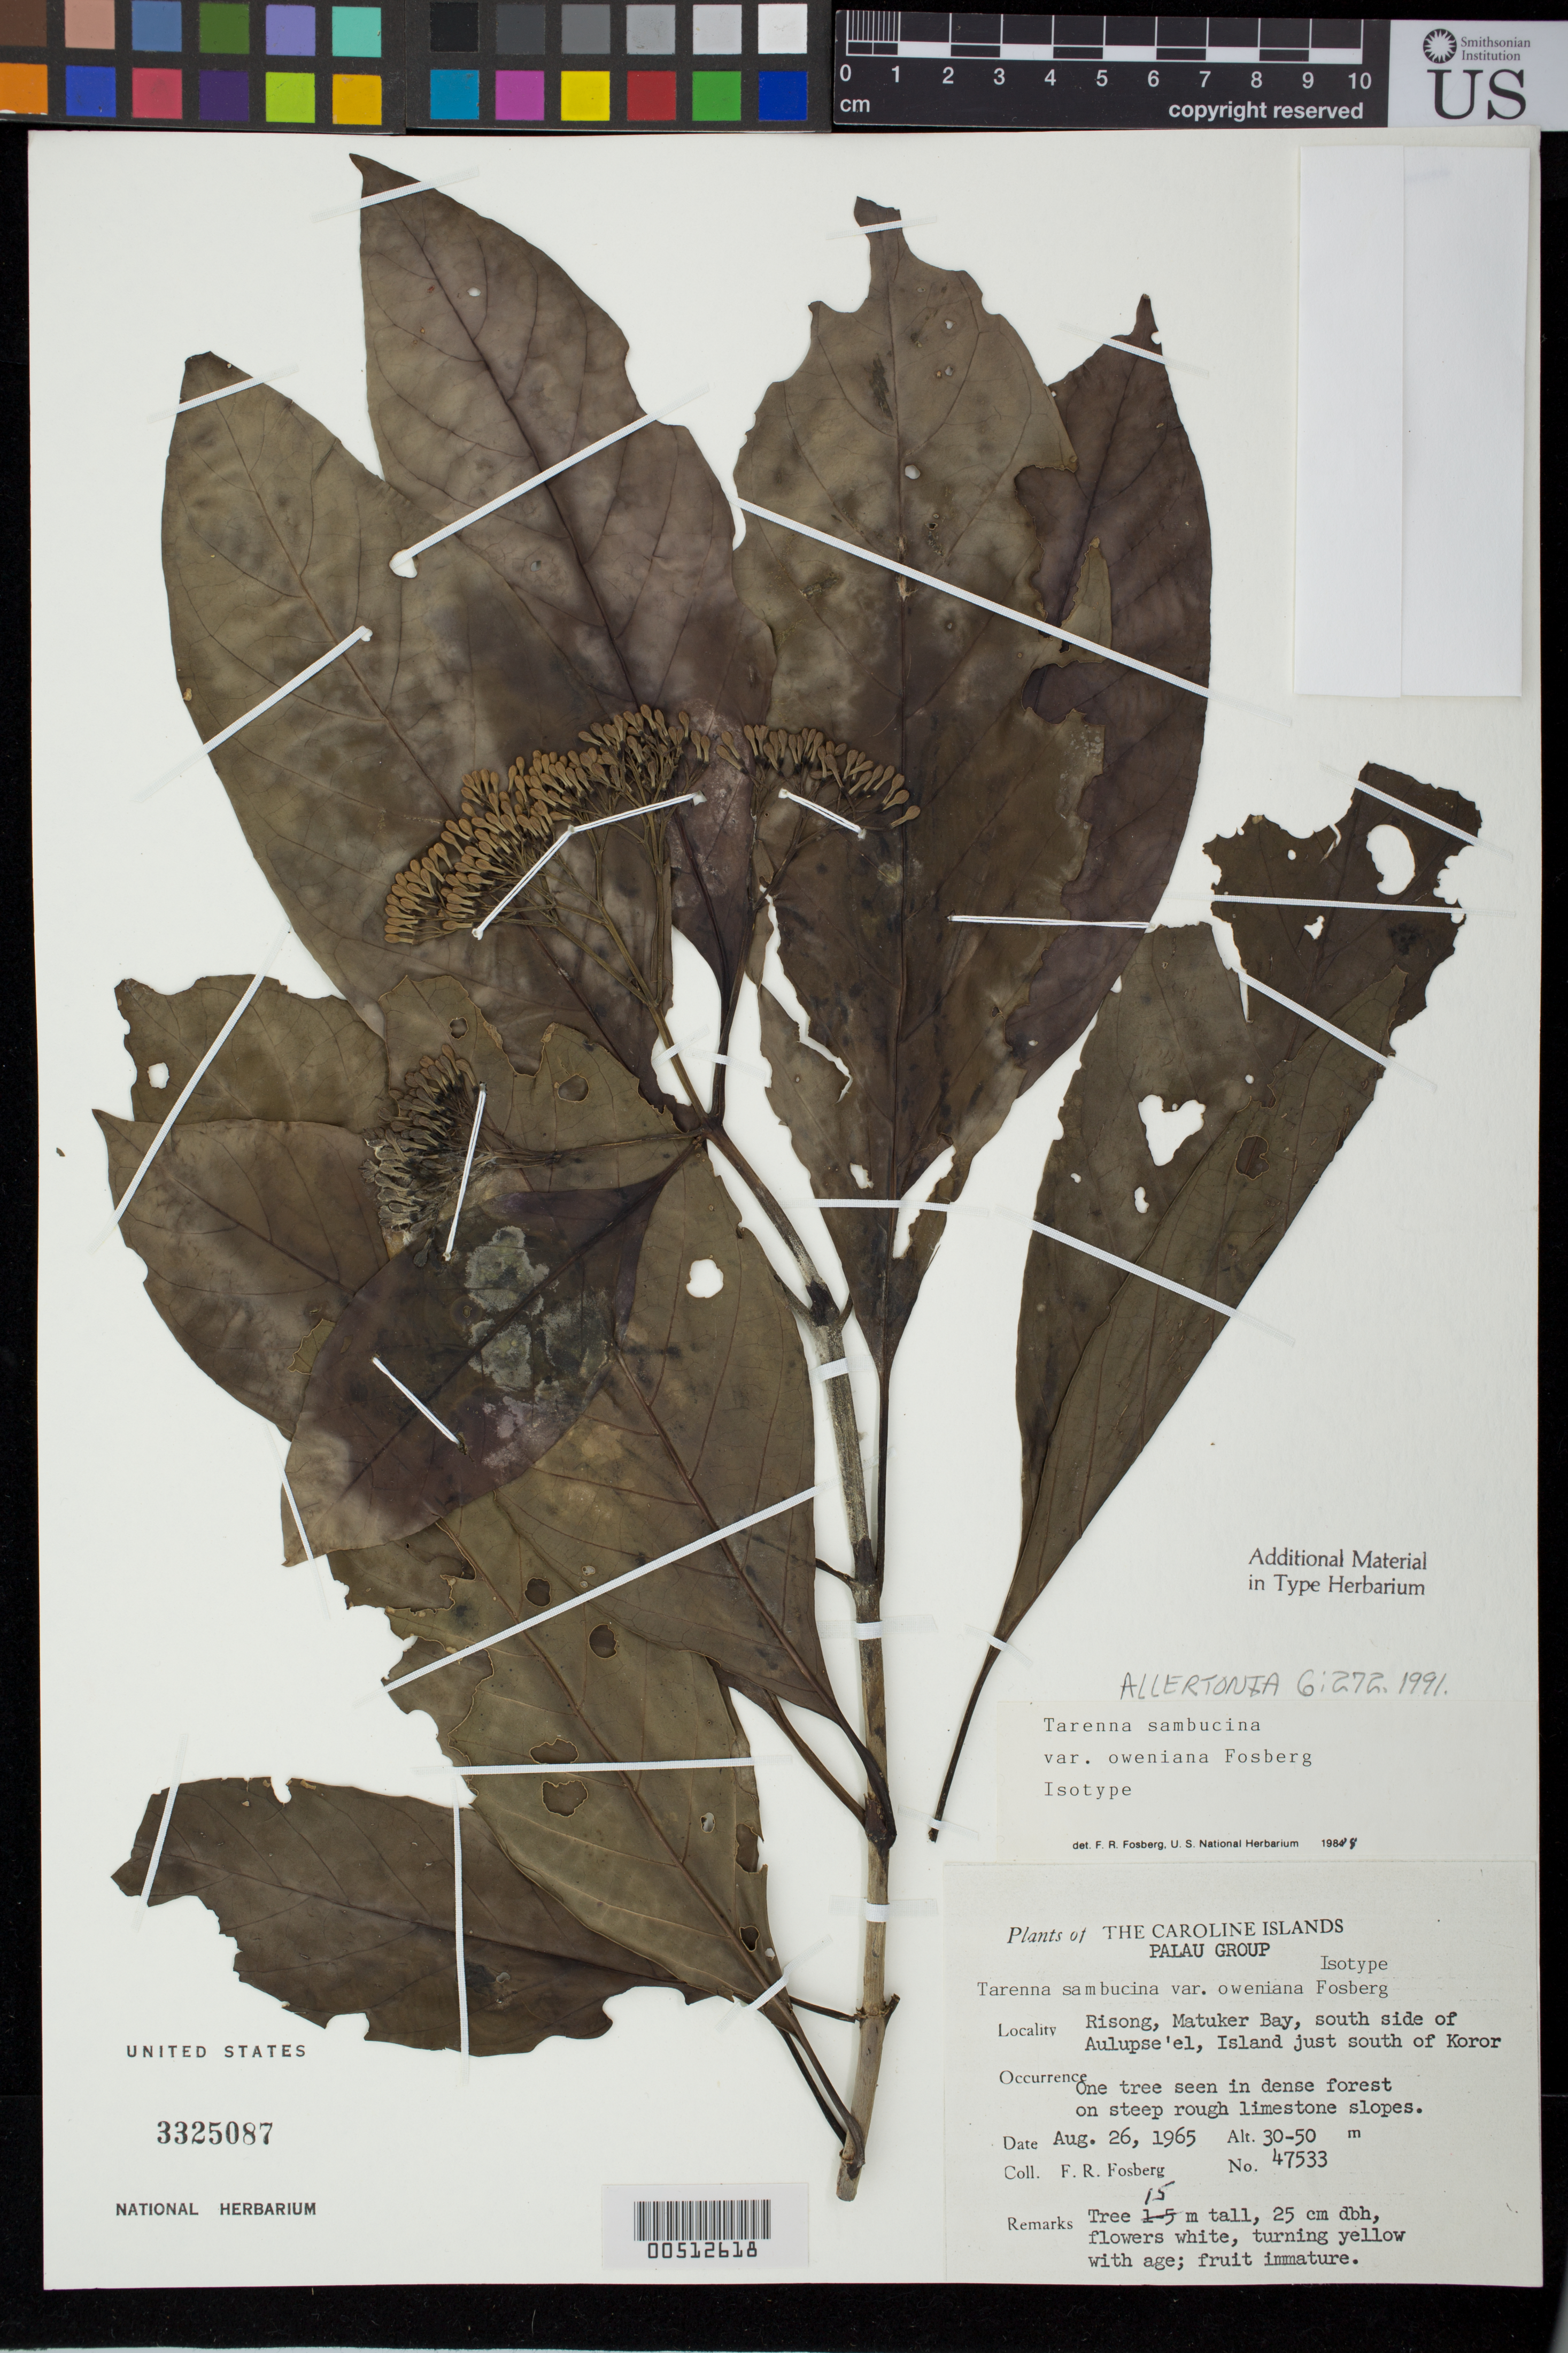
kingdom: Plantae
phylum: Tracheophyta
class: Magnoliopsida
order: Gentianales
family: Rubiaceae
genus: Tarenna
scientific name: Tarenna sambucina var. oweniana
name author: Fosberg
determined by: Fosberg, F. R.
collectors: F. R. Fosberg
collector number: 47533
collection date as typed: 26 Aug 1965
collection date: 1965-08-26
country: Palau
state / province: Koror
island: Ulebsechel [Aulupse'el]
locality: Risong, Matuker Bay, S side of island just S of Koror.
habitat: Dense forest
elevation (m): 30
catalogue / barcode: US 3325087